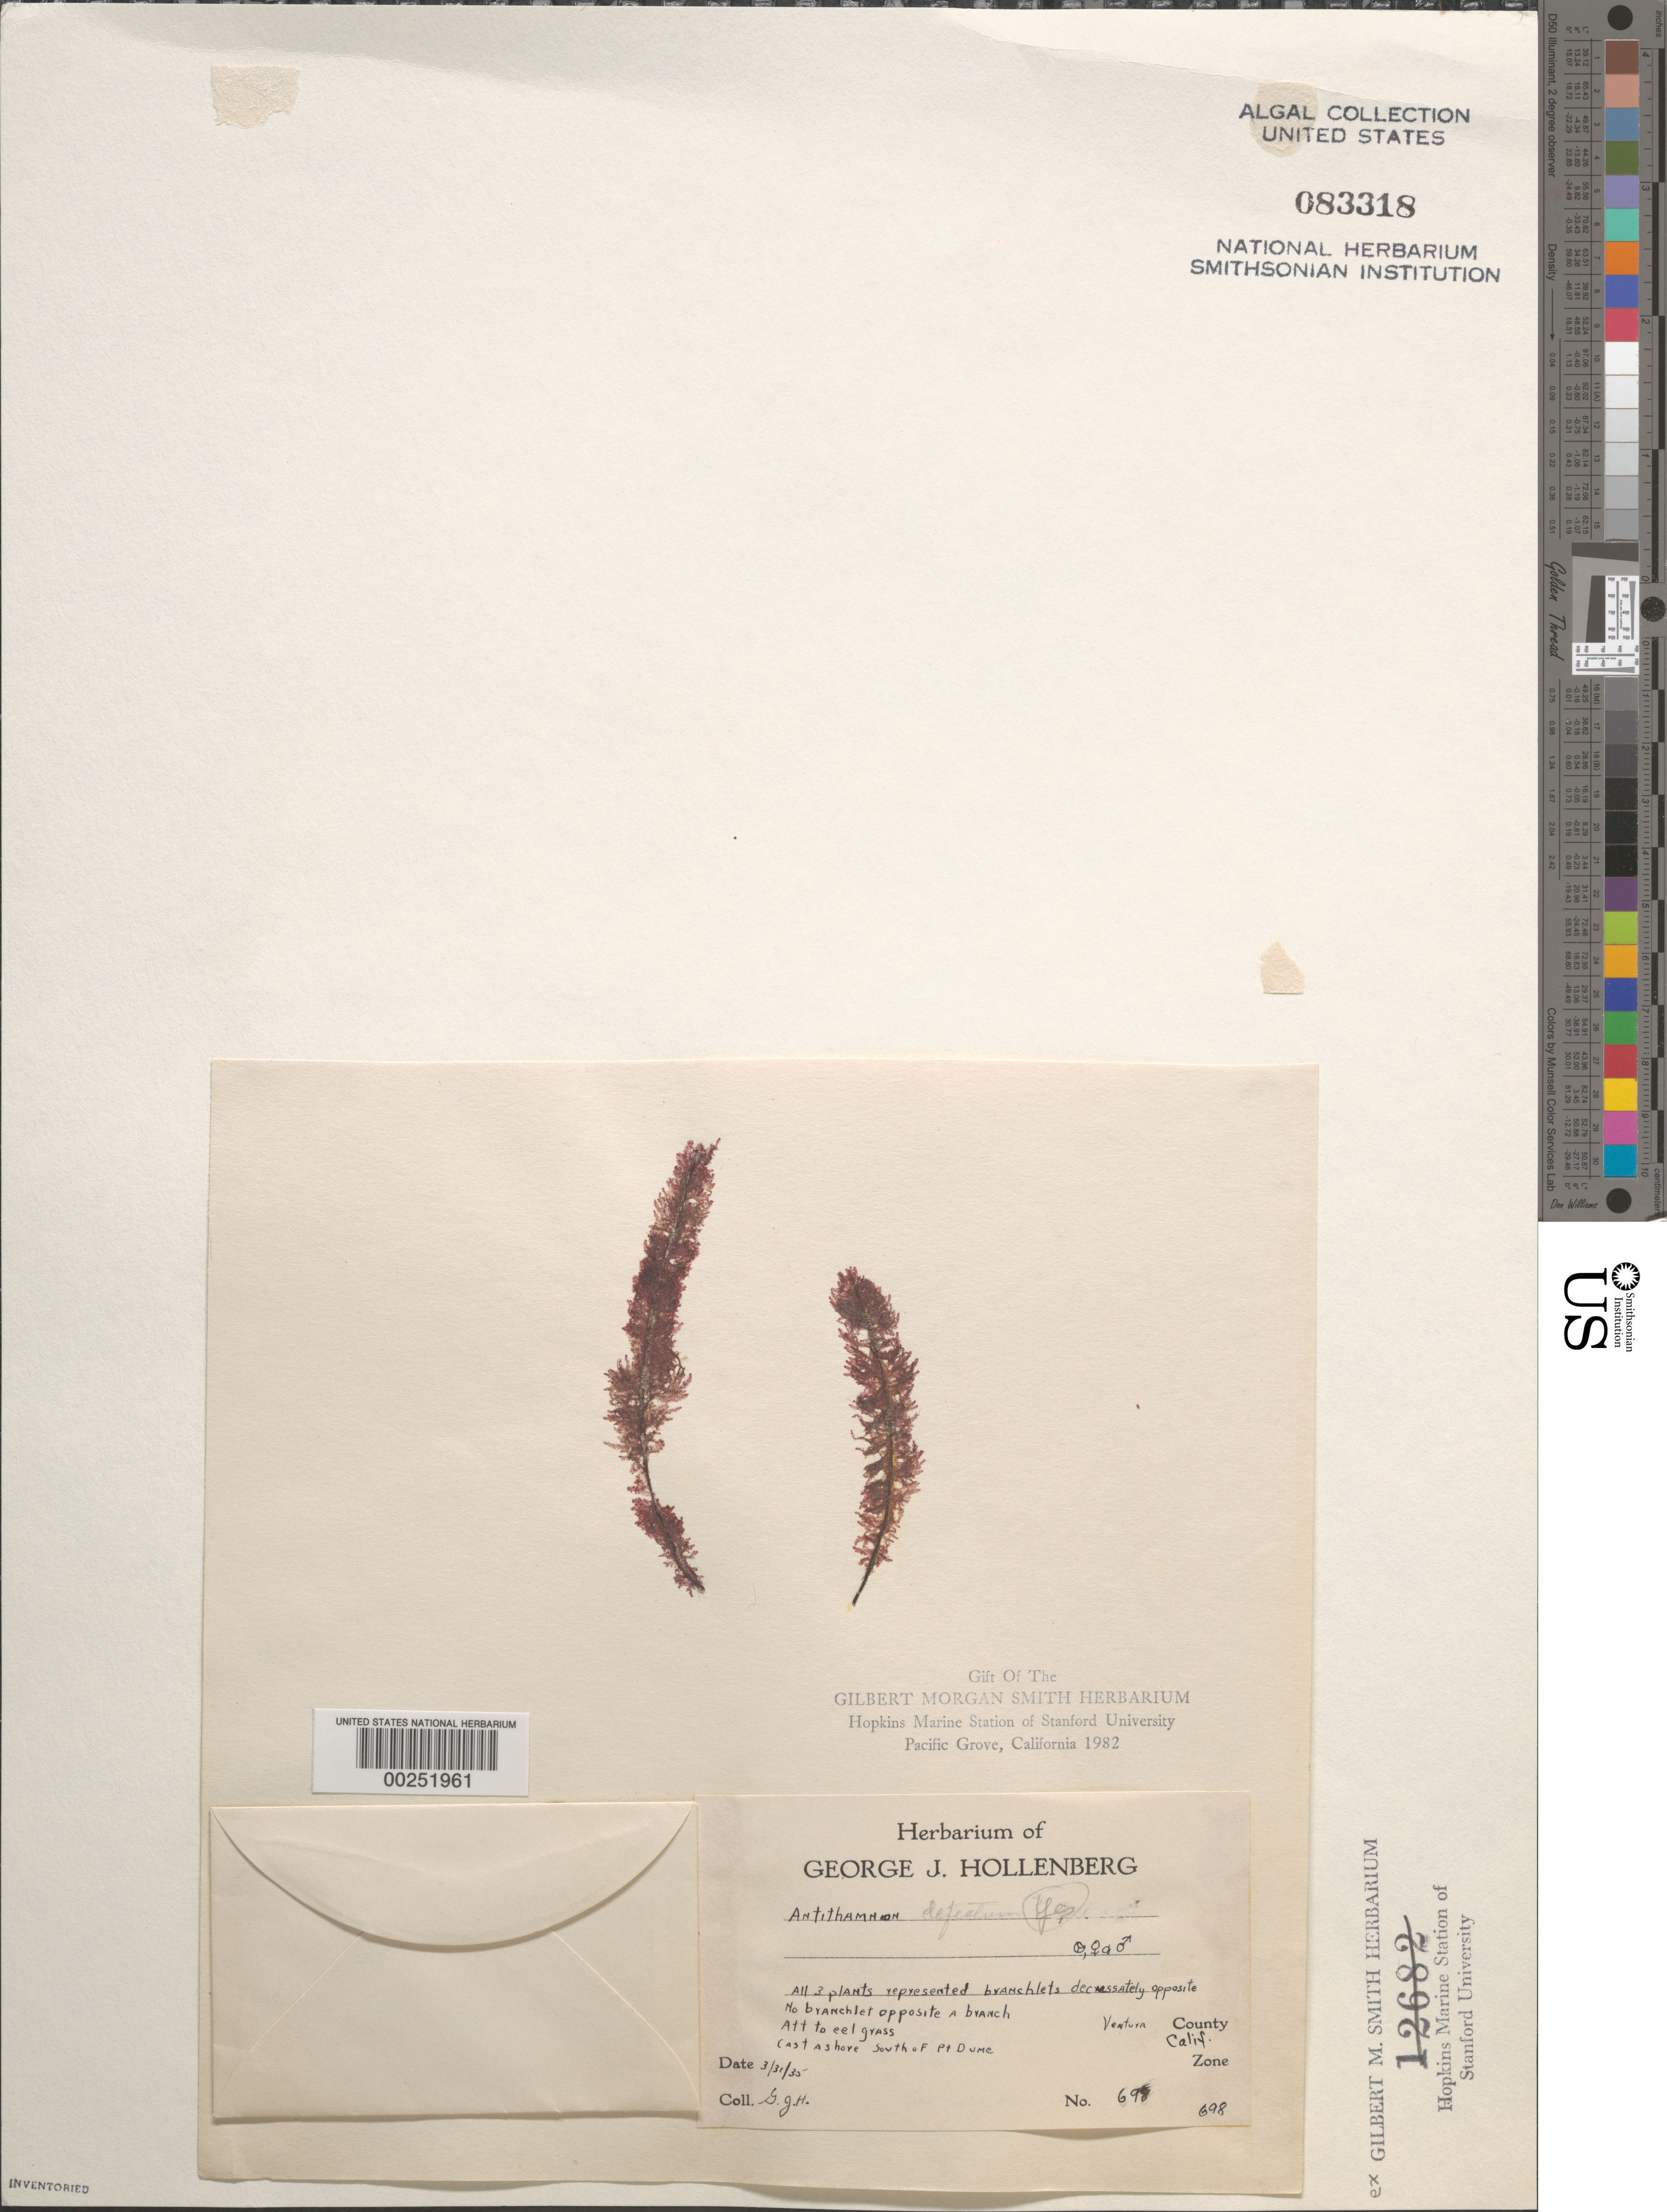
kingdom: Plantae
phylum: Rhodophyta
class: Florideophyceae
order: Ceramiales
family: Ceramiaceae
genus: Antithamnion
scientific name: Antithamnion defectum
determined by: Hollenberg, George J.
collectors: G. Hollenberg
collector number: GJH 698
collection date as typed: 31 Mar 1935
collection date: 1935-03-31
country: United States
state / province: California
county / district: Ventura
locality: South of Point Dume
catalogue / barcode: US 83318